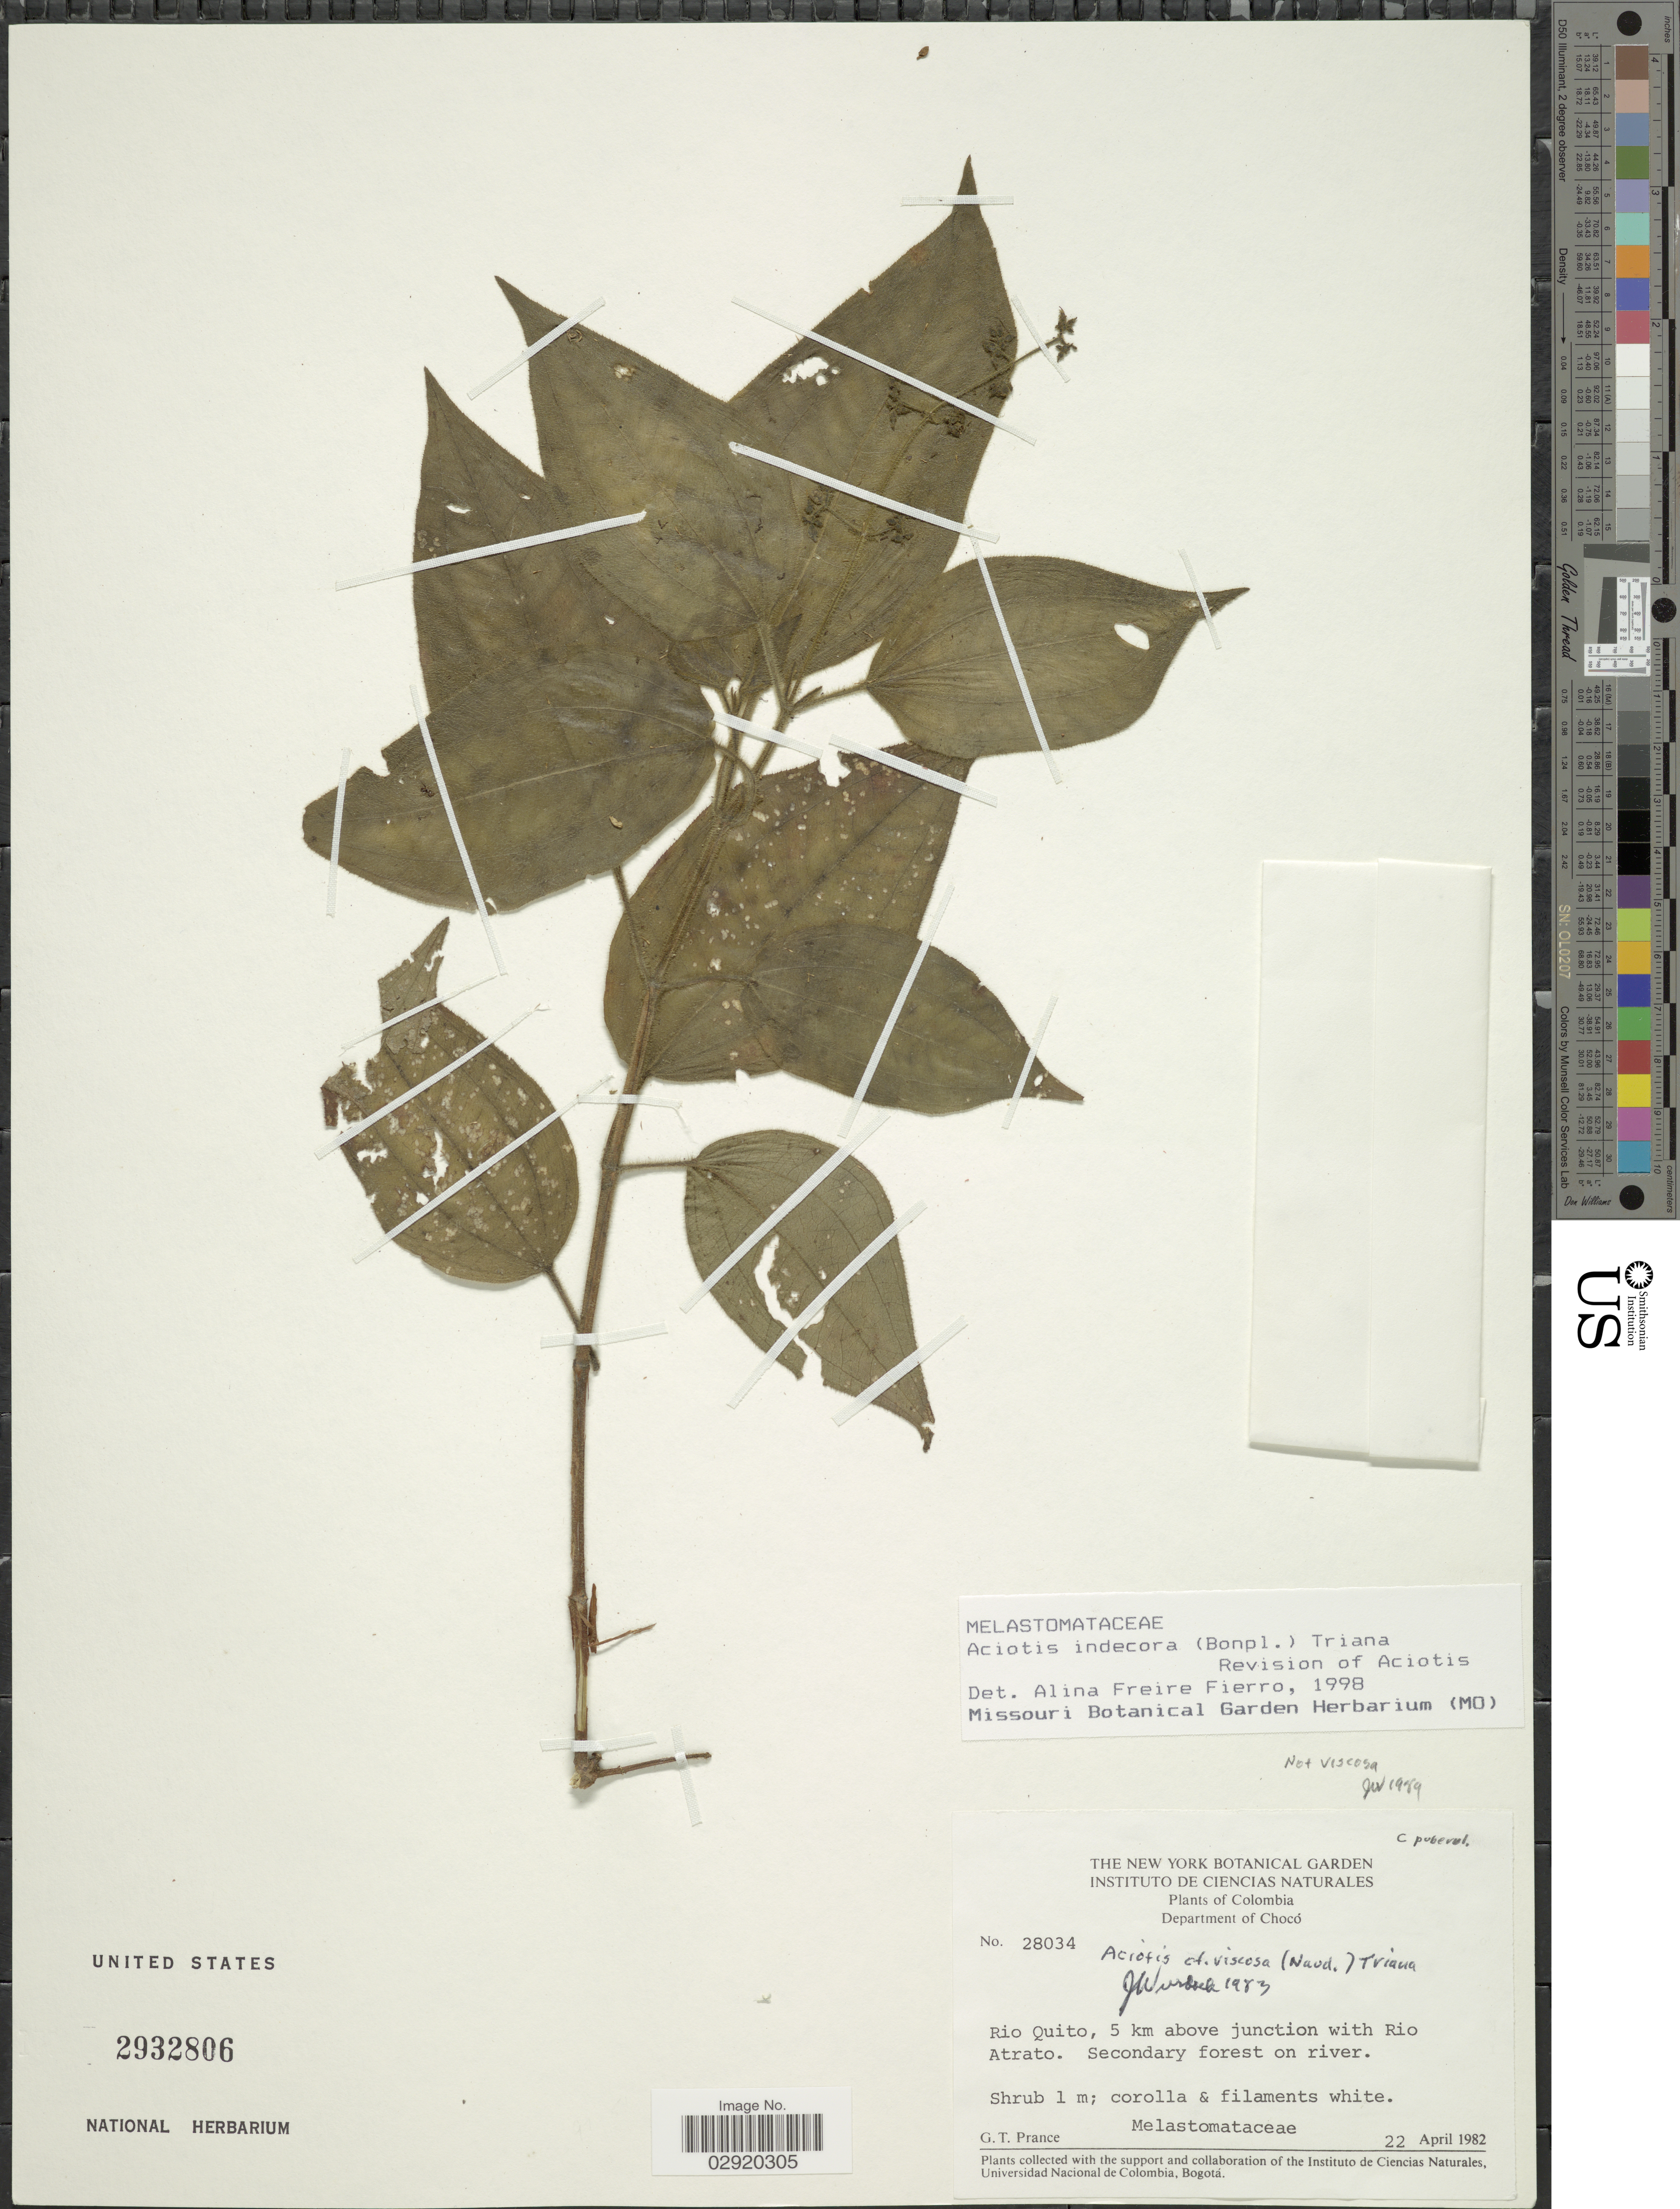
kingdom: Plantae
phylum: Tracheophyta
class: Magnoliopsida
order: Myrtales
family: Melastomataceae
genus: Aciotis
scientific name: Aciotis indecora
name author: (Bonpl.) Triana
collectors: G. T. Prance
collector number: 28034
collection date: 1982-04-22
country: Colombia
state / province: Chocó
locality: Department of Chocó. Rio Quito, 5 km above junction with Rio Atrato.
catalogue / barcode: US 2932806